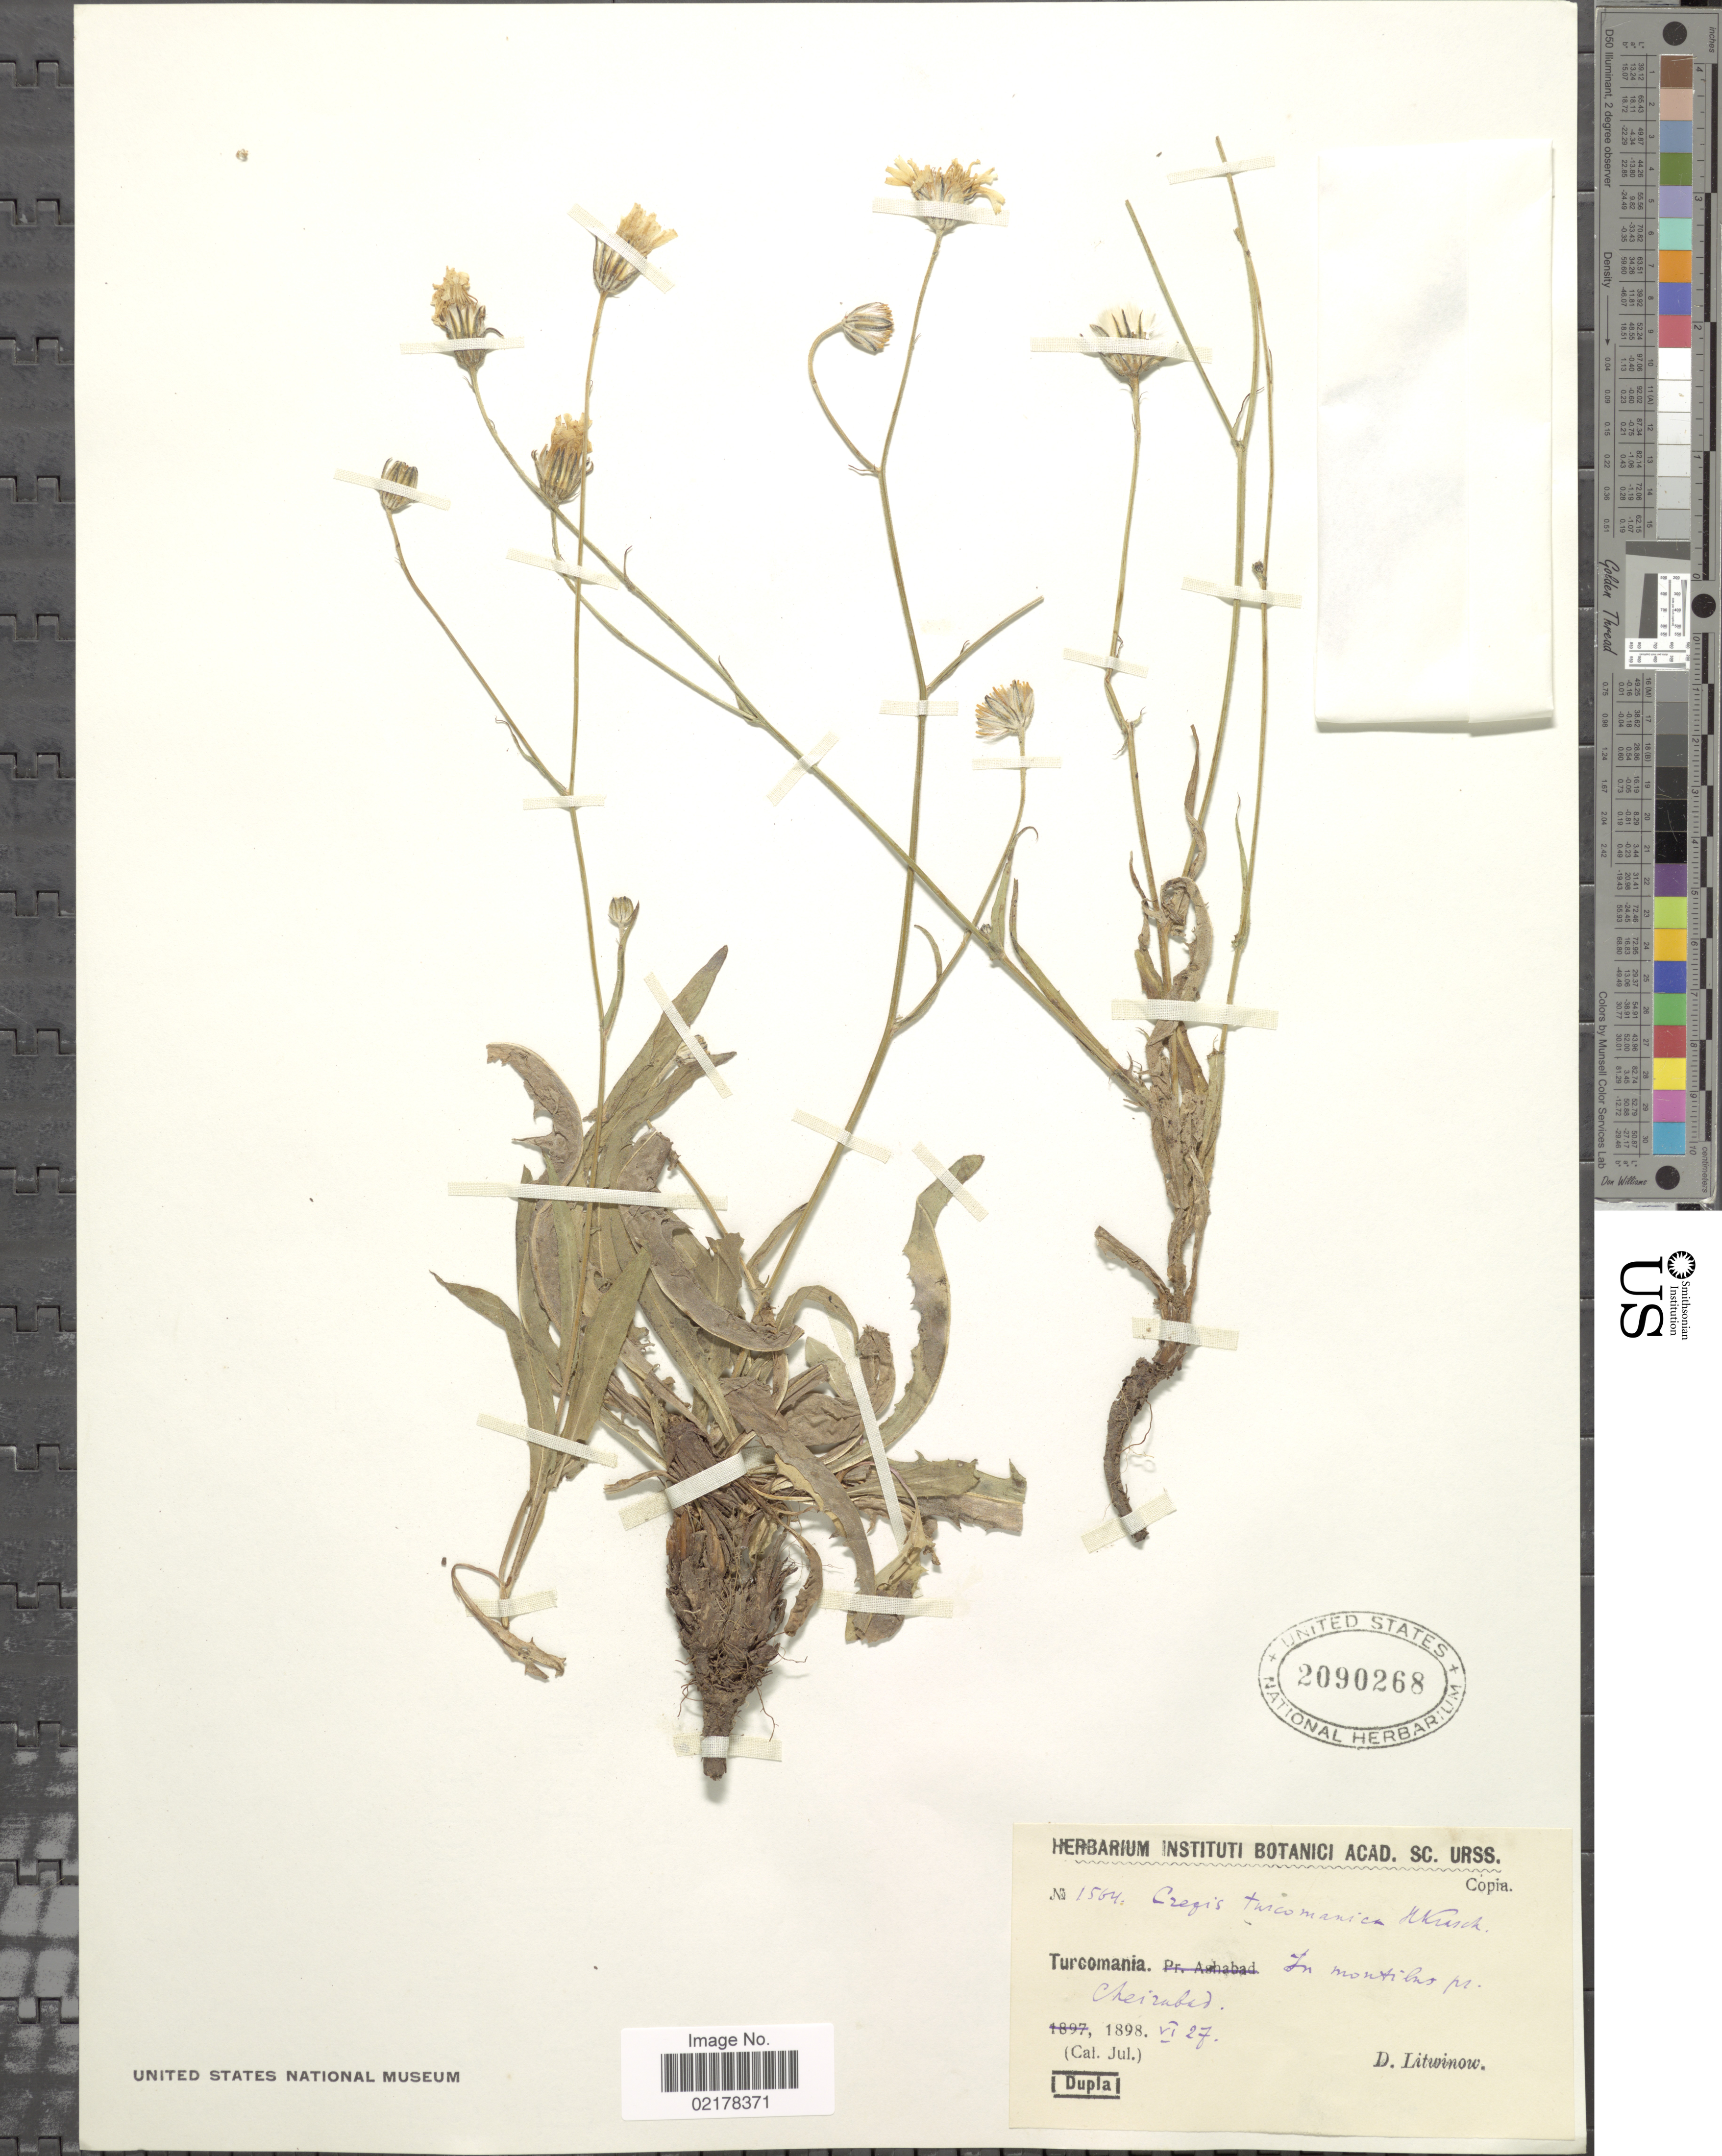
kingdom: Plantae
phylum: Tracheophyta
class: Magnoliopsida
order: Asterales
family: Asteraceae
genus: Crepis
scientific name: Crepis turcomanica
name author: Krasch.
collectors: D. Litwinow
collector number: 1564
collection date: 1898-06-27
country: Turkmenistan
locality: Turcomania. In Montibus ps. Cheirabe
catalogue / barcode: US 2090268